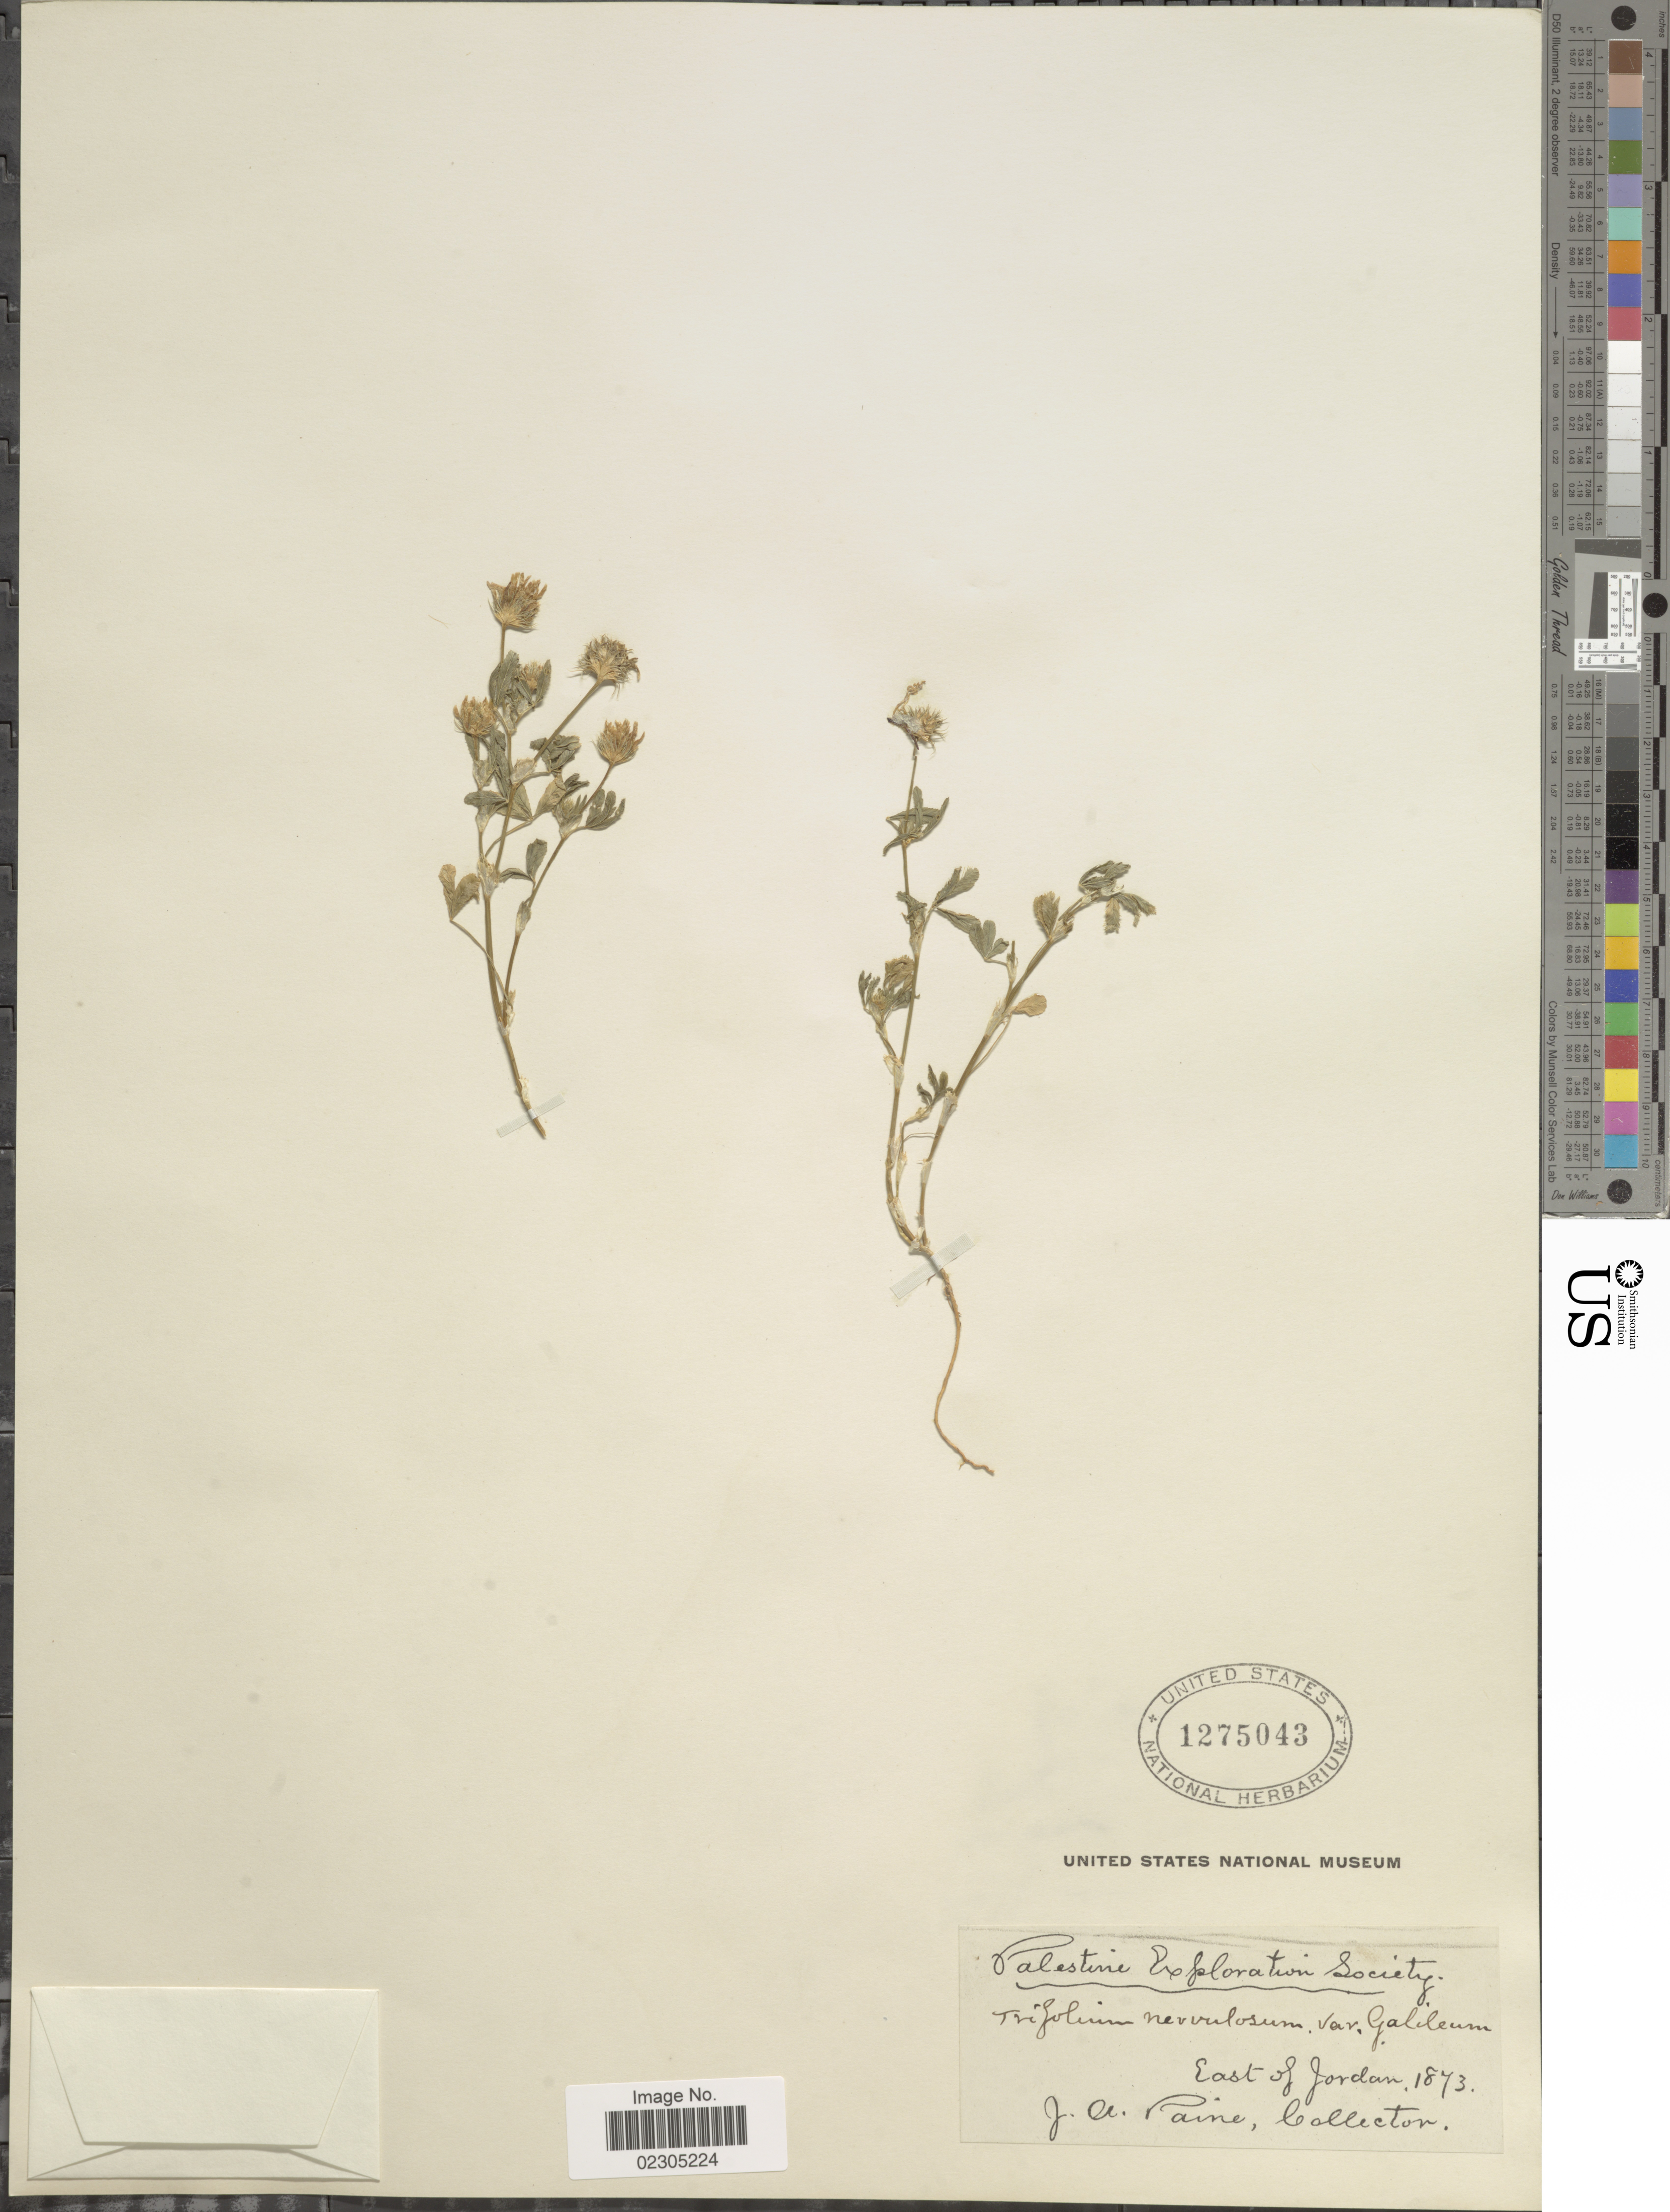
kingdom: Plantae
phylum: Tracheophyta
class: Magnoliopsida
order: Fabales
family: Fabaceae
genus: Trifolium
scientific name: Trifolium nervulosum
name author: Boiss. & Heldr.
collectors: J. A. Paine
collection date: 1873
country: Jordan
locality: Palestine. East of Jordan.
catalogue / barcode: US 1275043